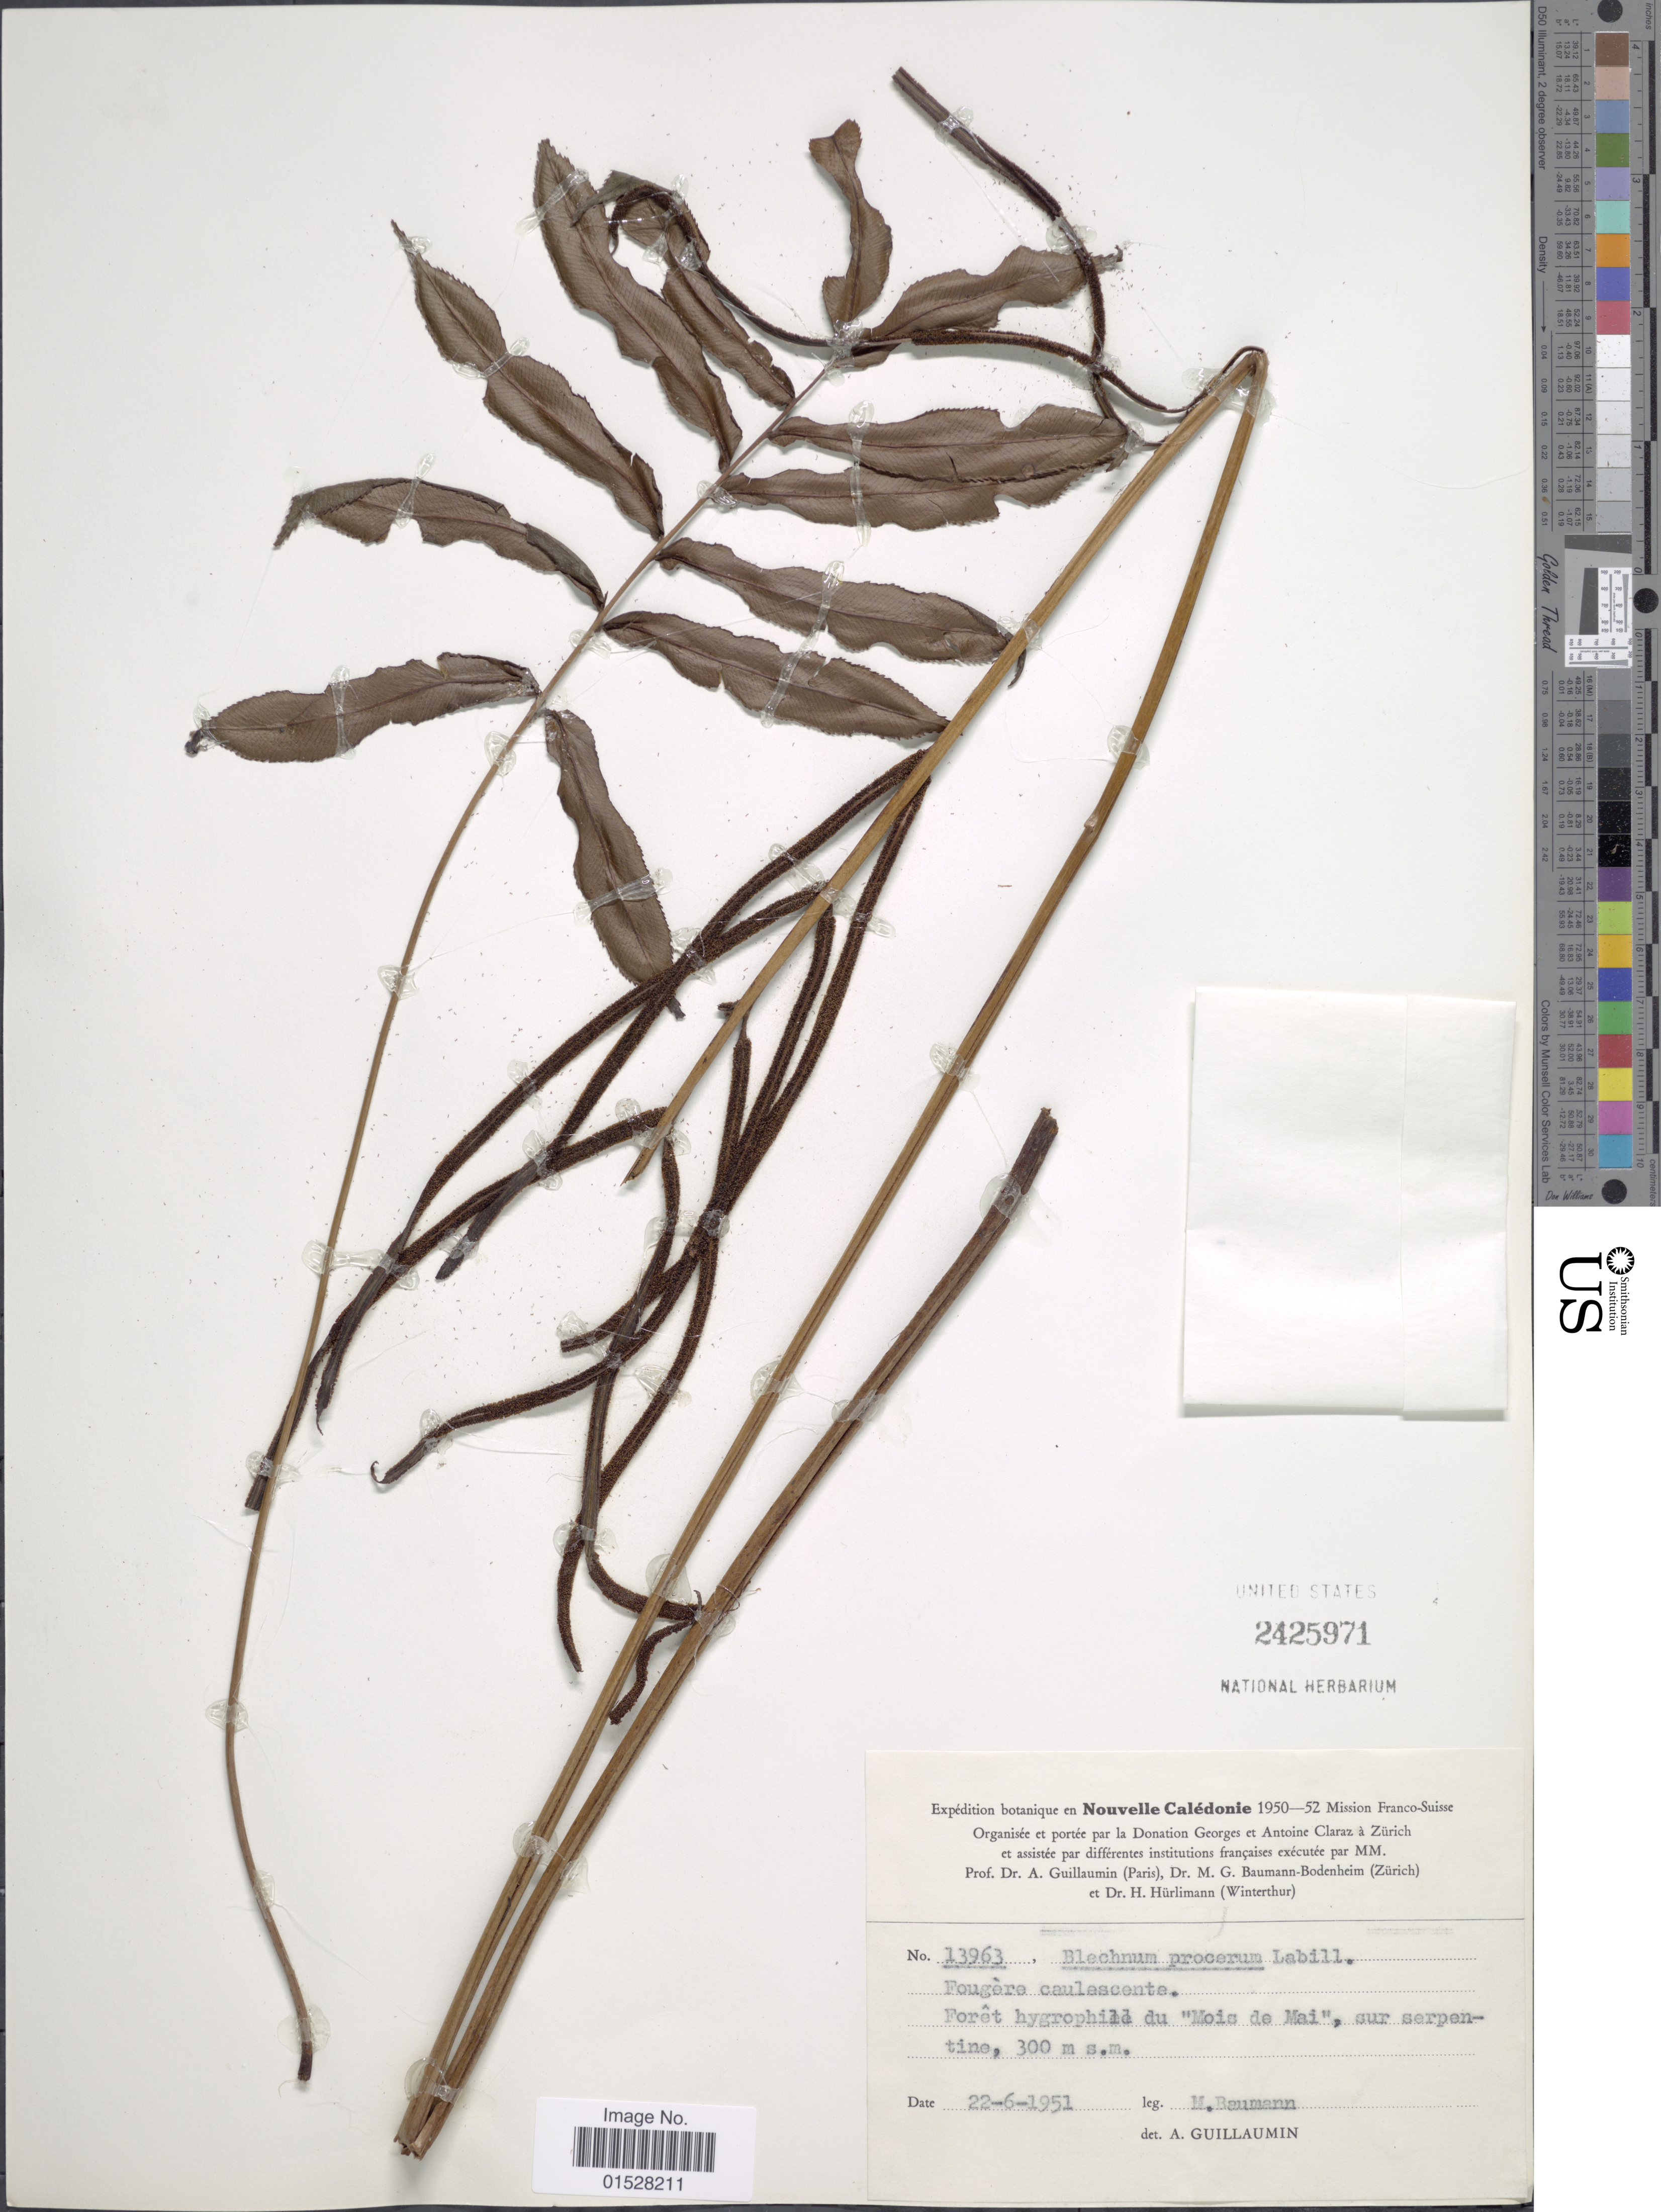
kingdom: Plantae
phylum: Tracheophyta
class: Polypodiopsida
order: Polypodiales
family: Blechnaceae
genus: Blechnum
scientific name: Blechnum subcordatum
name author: (E. Fourn.) Brownlie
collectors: M. Baumann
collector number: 13963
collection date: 1951-06-22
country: New Caledonia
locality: Forêt hygrophile du "Mois de Mai", sur serpentine.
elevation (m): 300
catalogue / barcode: US 2425971